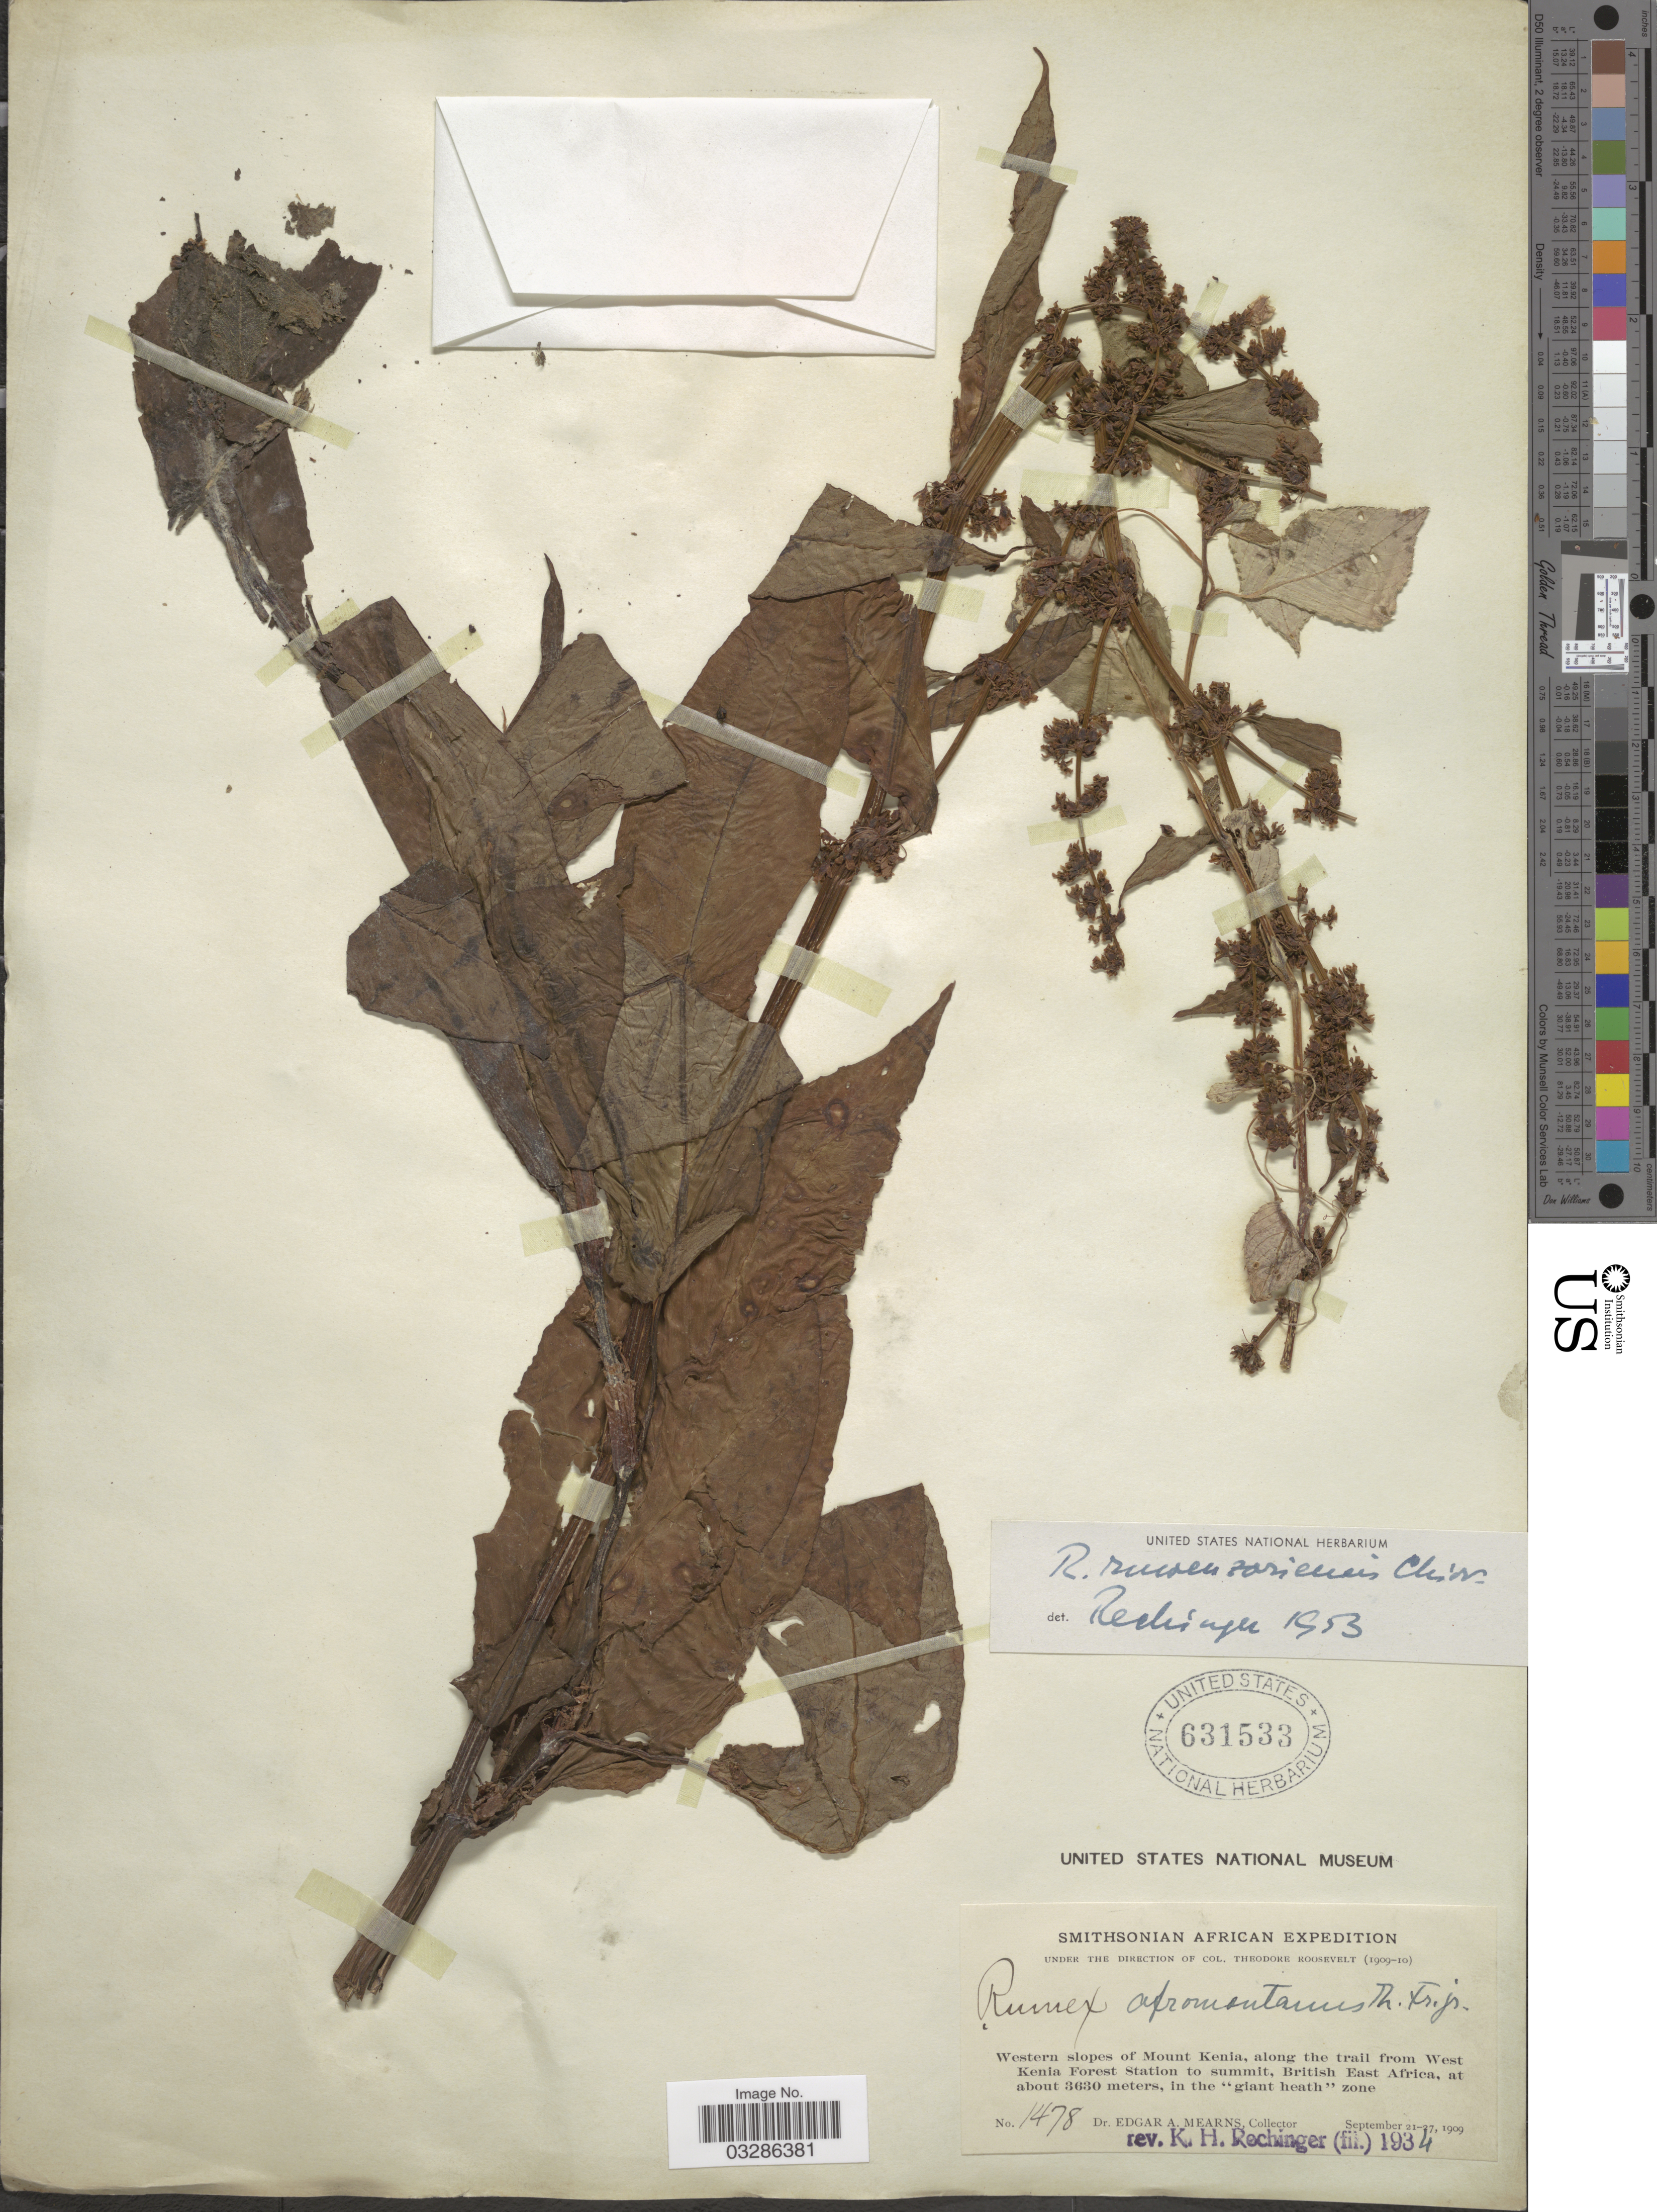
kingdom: Plantae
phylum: Tracheophyta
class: Magnoliopsida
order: Caryophyllales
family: Polygonaceae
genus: Rumex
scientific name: Rumex ruwenzoriensis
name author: Chiov.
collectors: E. A. Mearns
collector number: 1478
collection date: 1909-09-21/1909-09-27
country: Kenya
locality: Western slopes of Mount Kenia, along the trail from West Kenia Forest Station to summit, British East Africa.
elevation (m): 3630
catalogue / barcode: US 631533